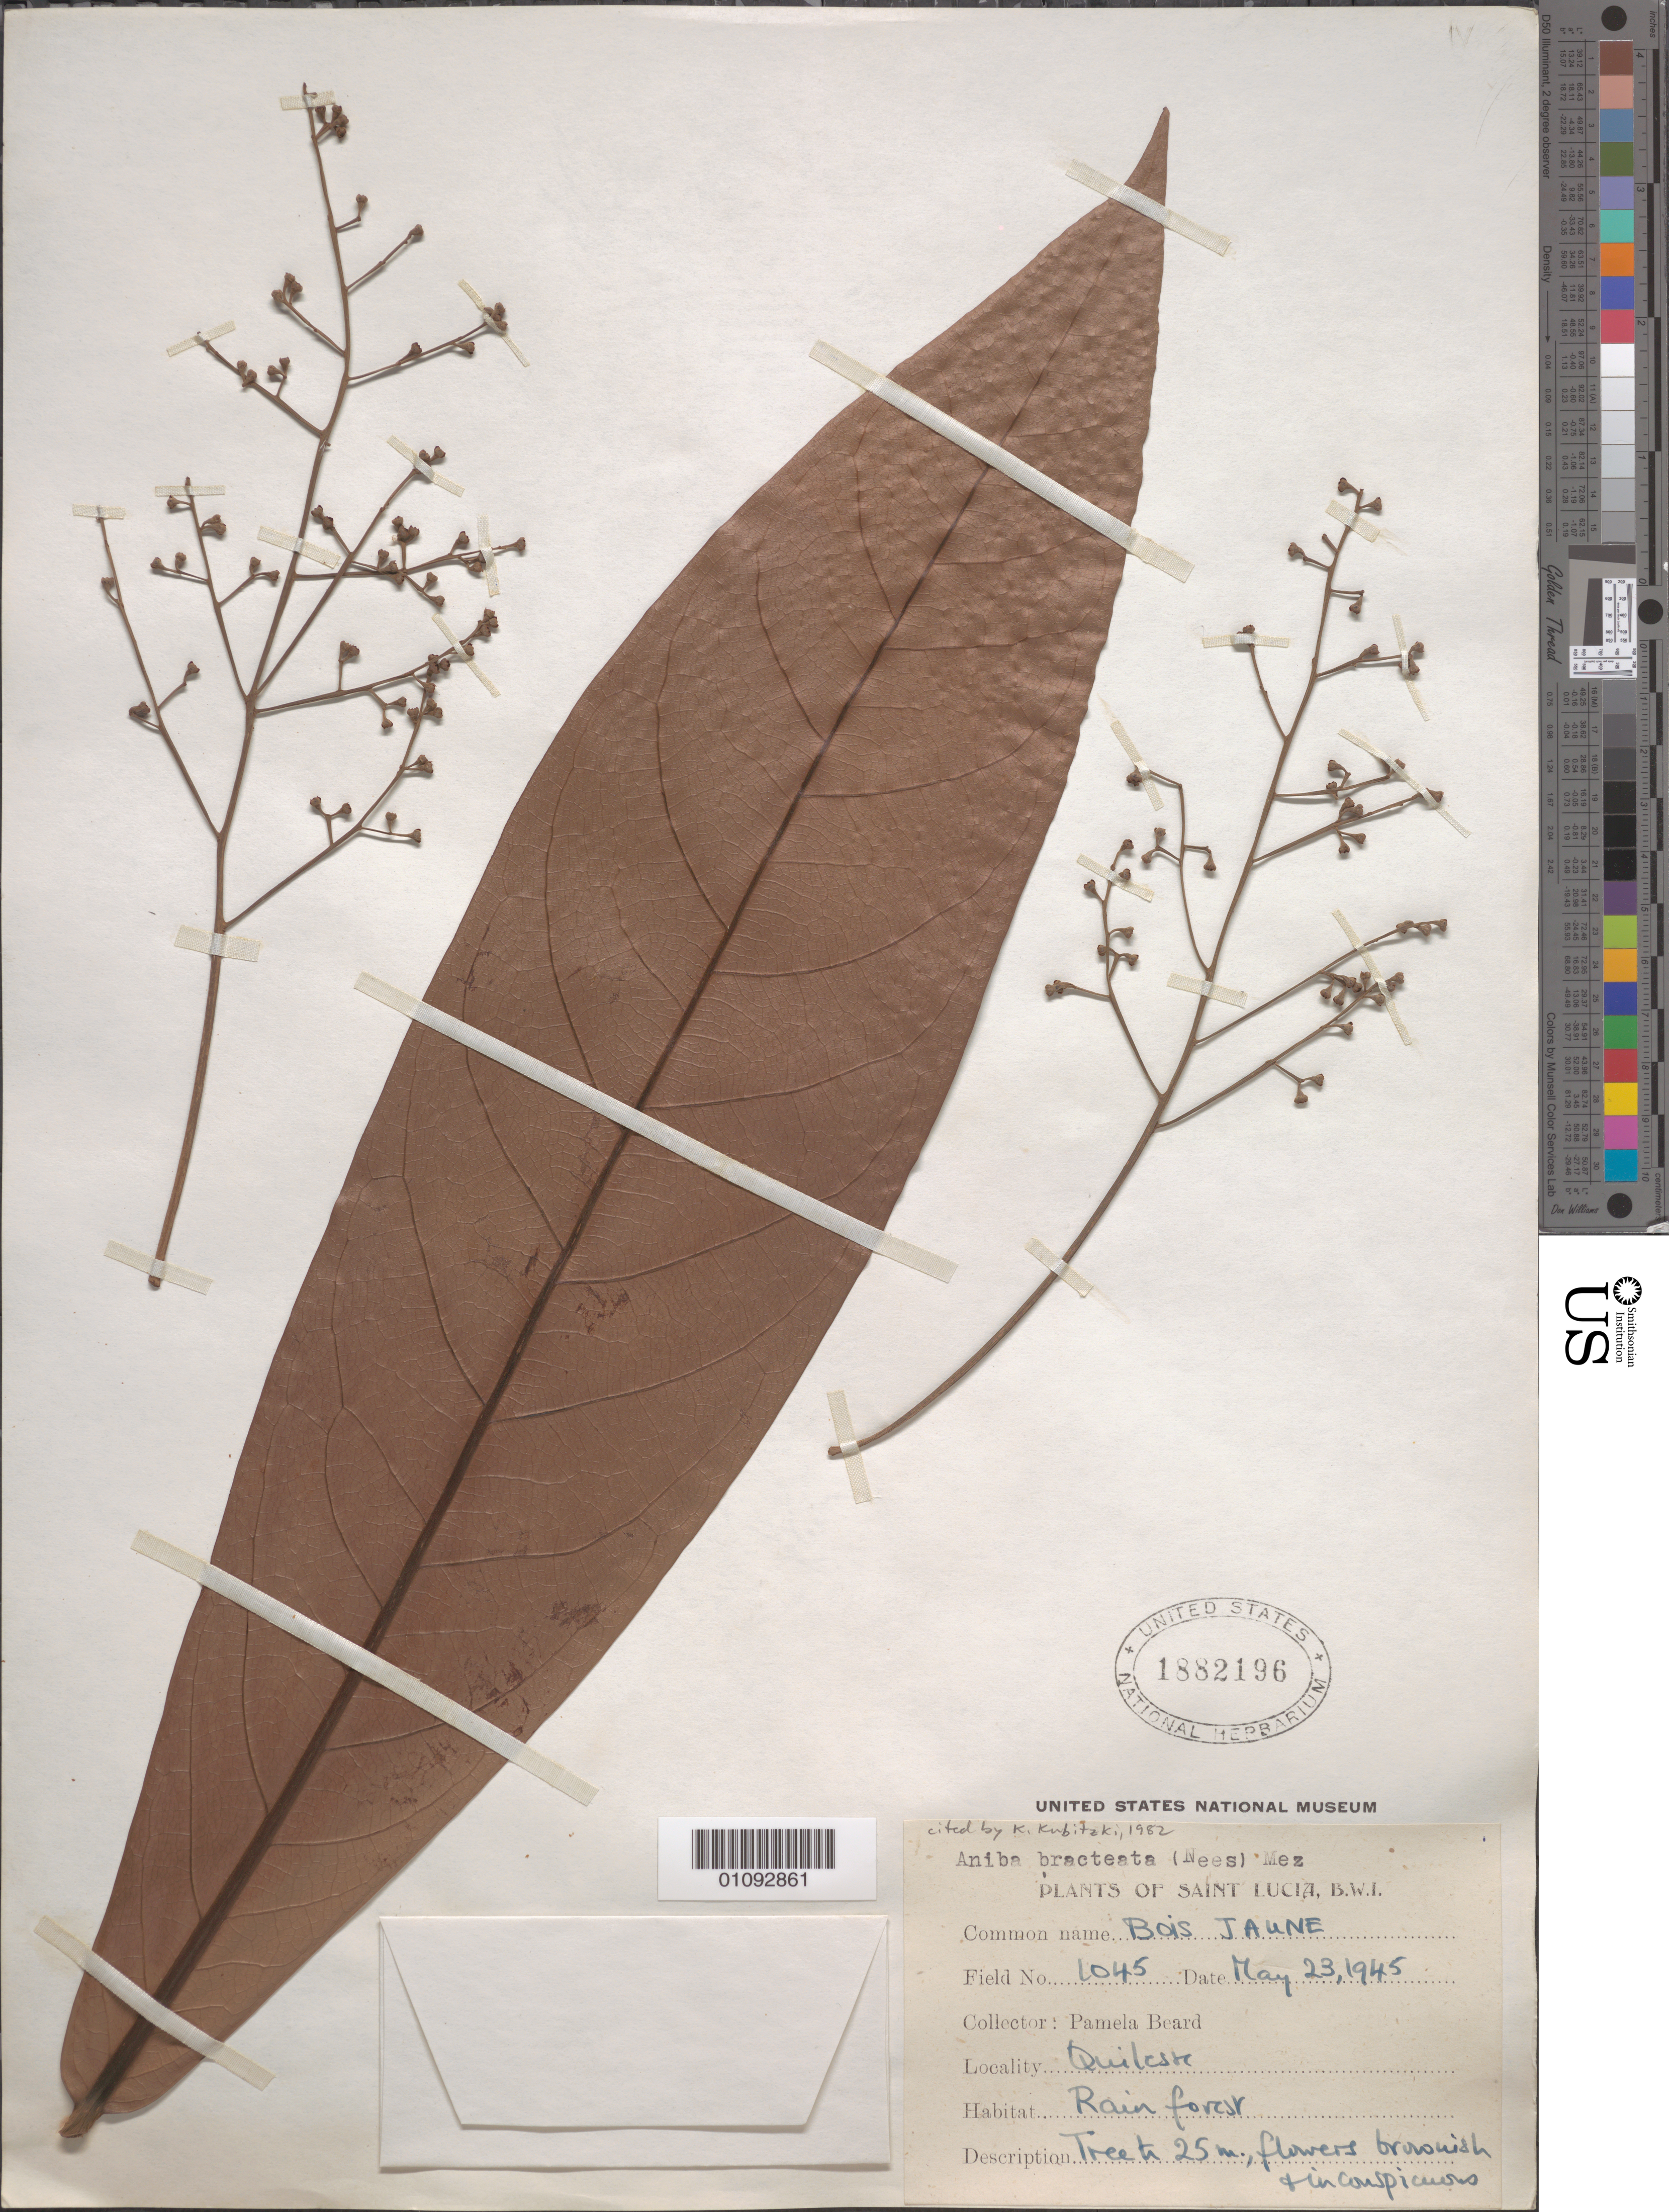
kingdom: Plantae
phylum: Tracheophyta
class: Magnoliopsida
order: Laurales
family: Lauraceae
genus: Aniba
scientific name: Aniba bracteata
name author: (Nees) Mez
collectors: P. Beard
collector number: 1045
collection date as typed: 23 May 1945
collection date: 1945-05-23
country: St. Lucia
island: St. Lucia I.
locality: Quileste.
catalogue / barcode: US 1882196